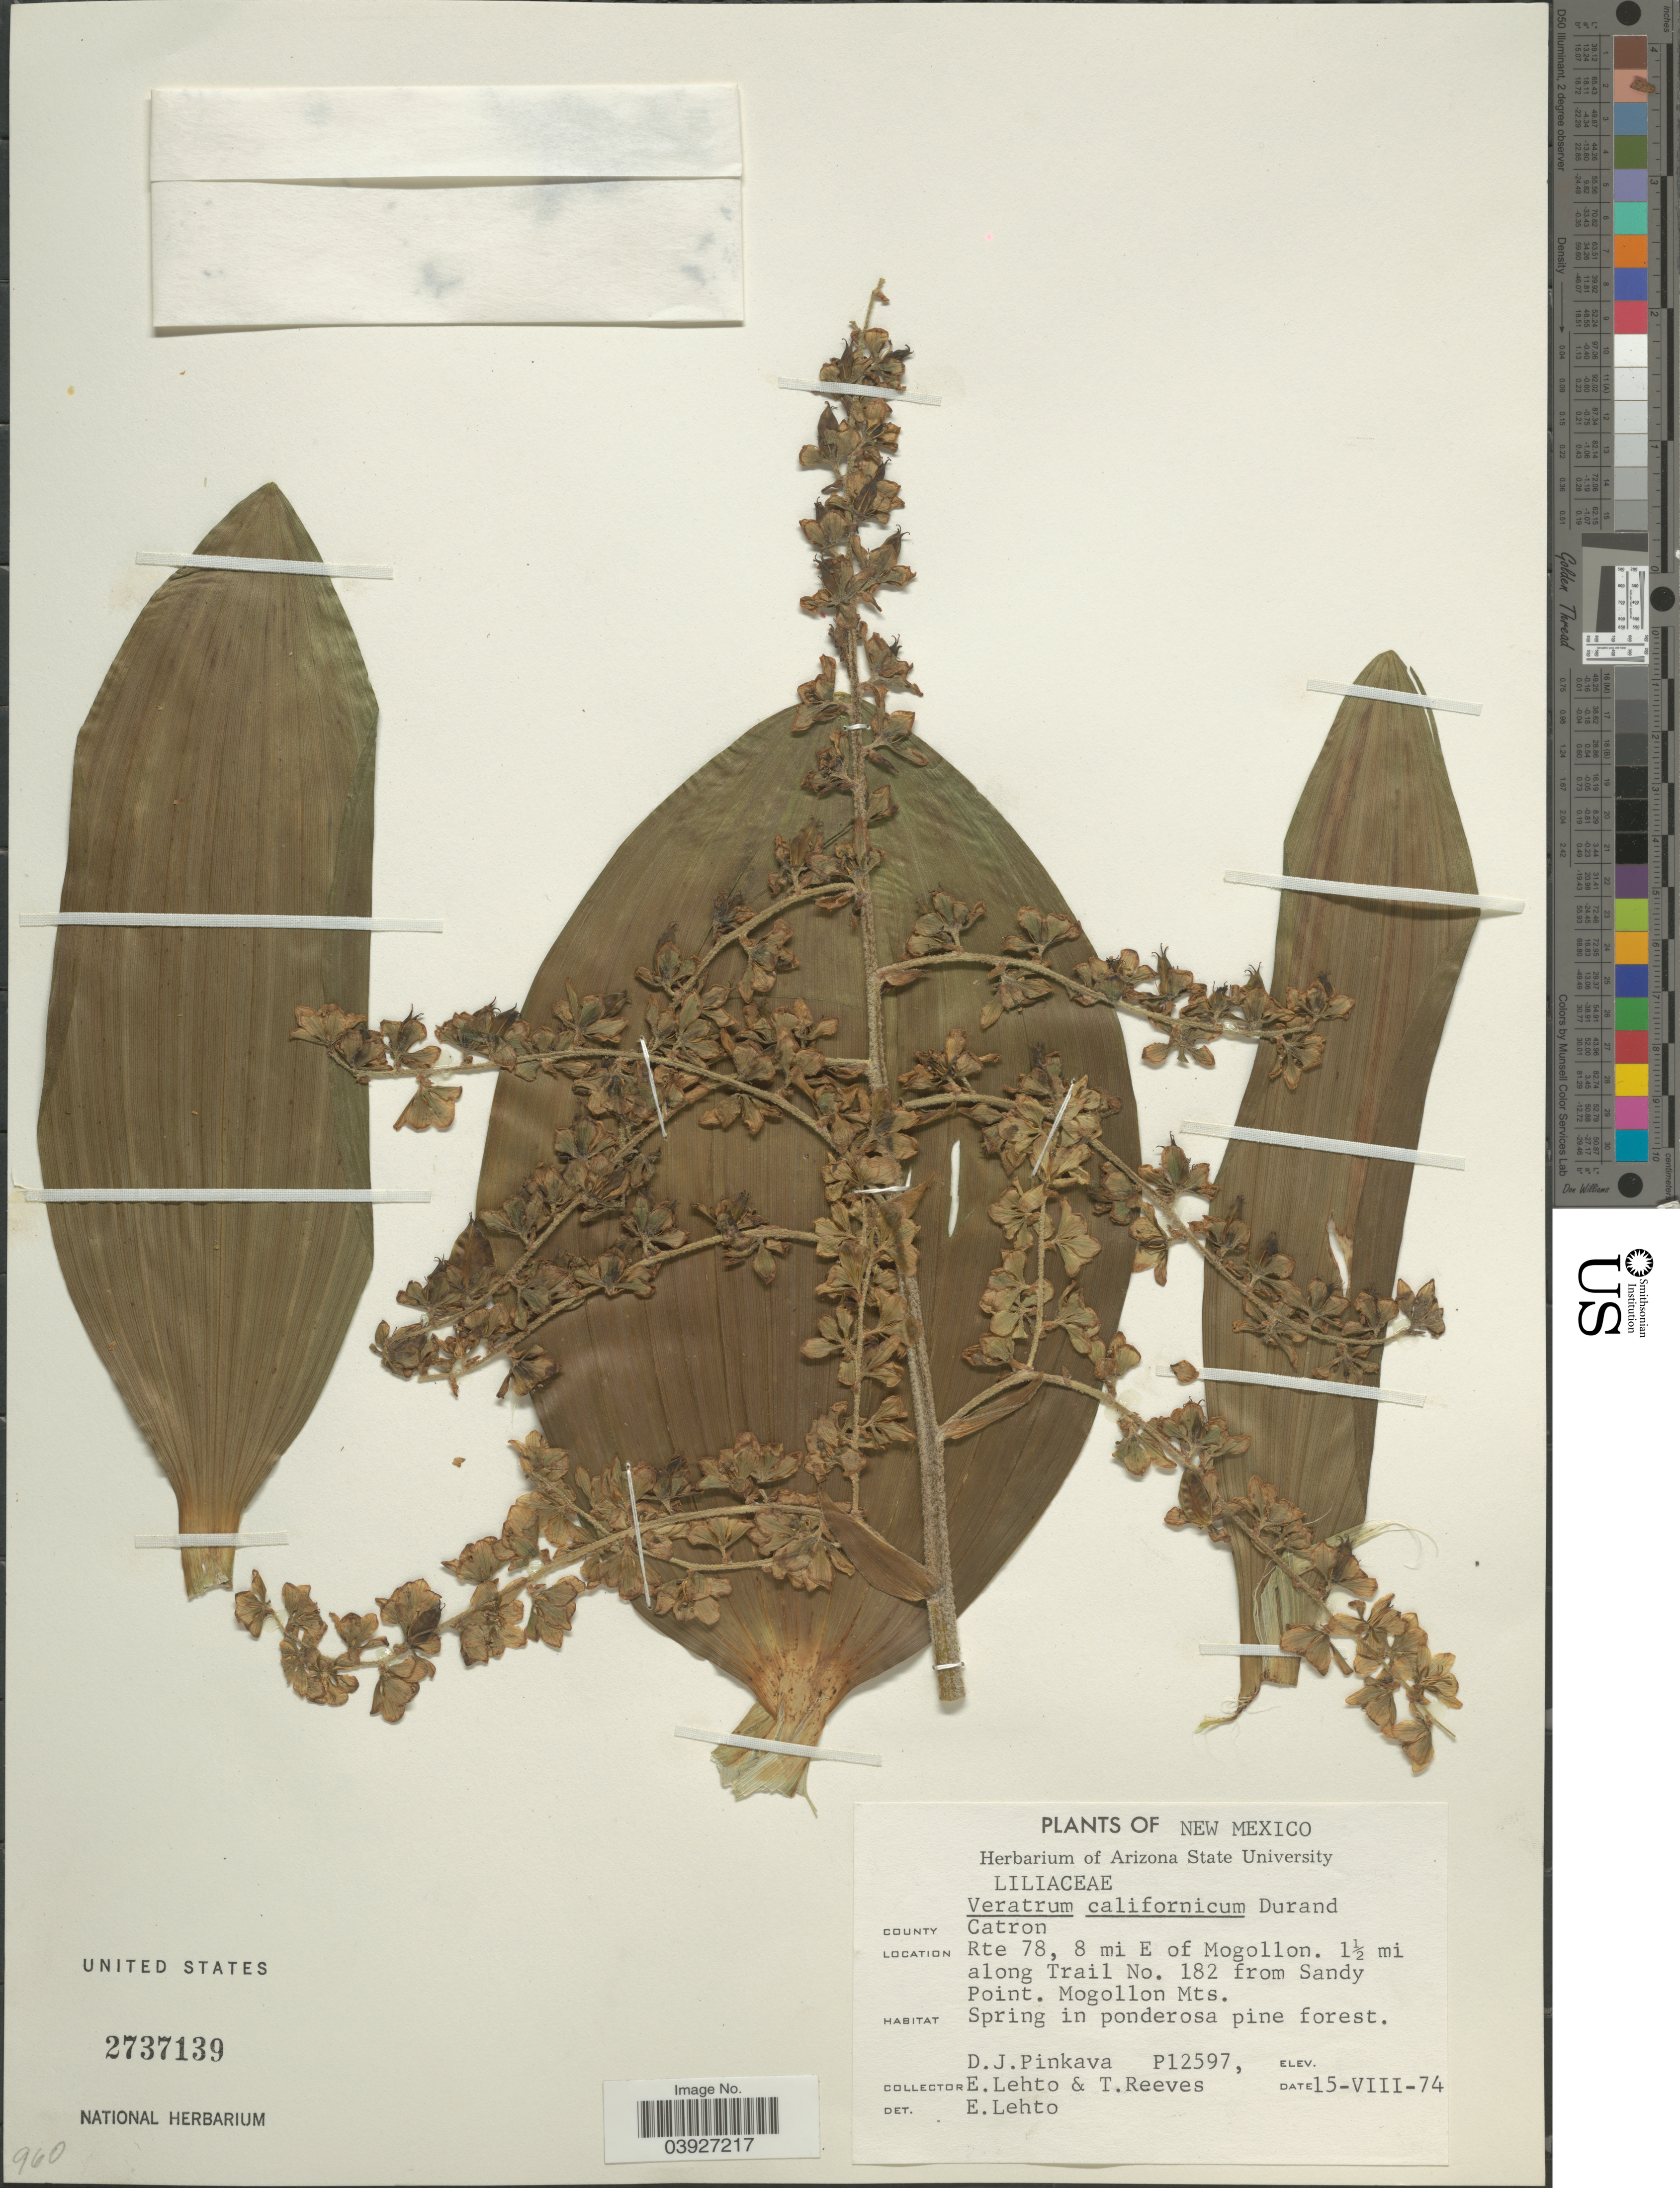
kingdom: Plantae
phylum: Tracheophyta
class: Liliopsida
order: Liliales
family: Melanthiaceae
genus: Veratrum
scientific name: Veratrum californicum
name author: Durand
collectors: D. J. Pinkava, E. Lehto & T. Reeves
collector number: P12597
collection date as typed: Transcribed d/m/y: 15/8/74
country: United States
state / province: New Mexico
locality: County Catron. Rte 78, 8 mi E of Mogollon. 1½ mi along Trail No. 182 from Sandy Point. Mogollon Mts.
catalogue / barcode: US 2737139